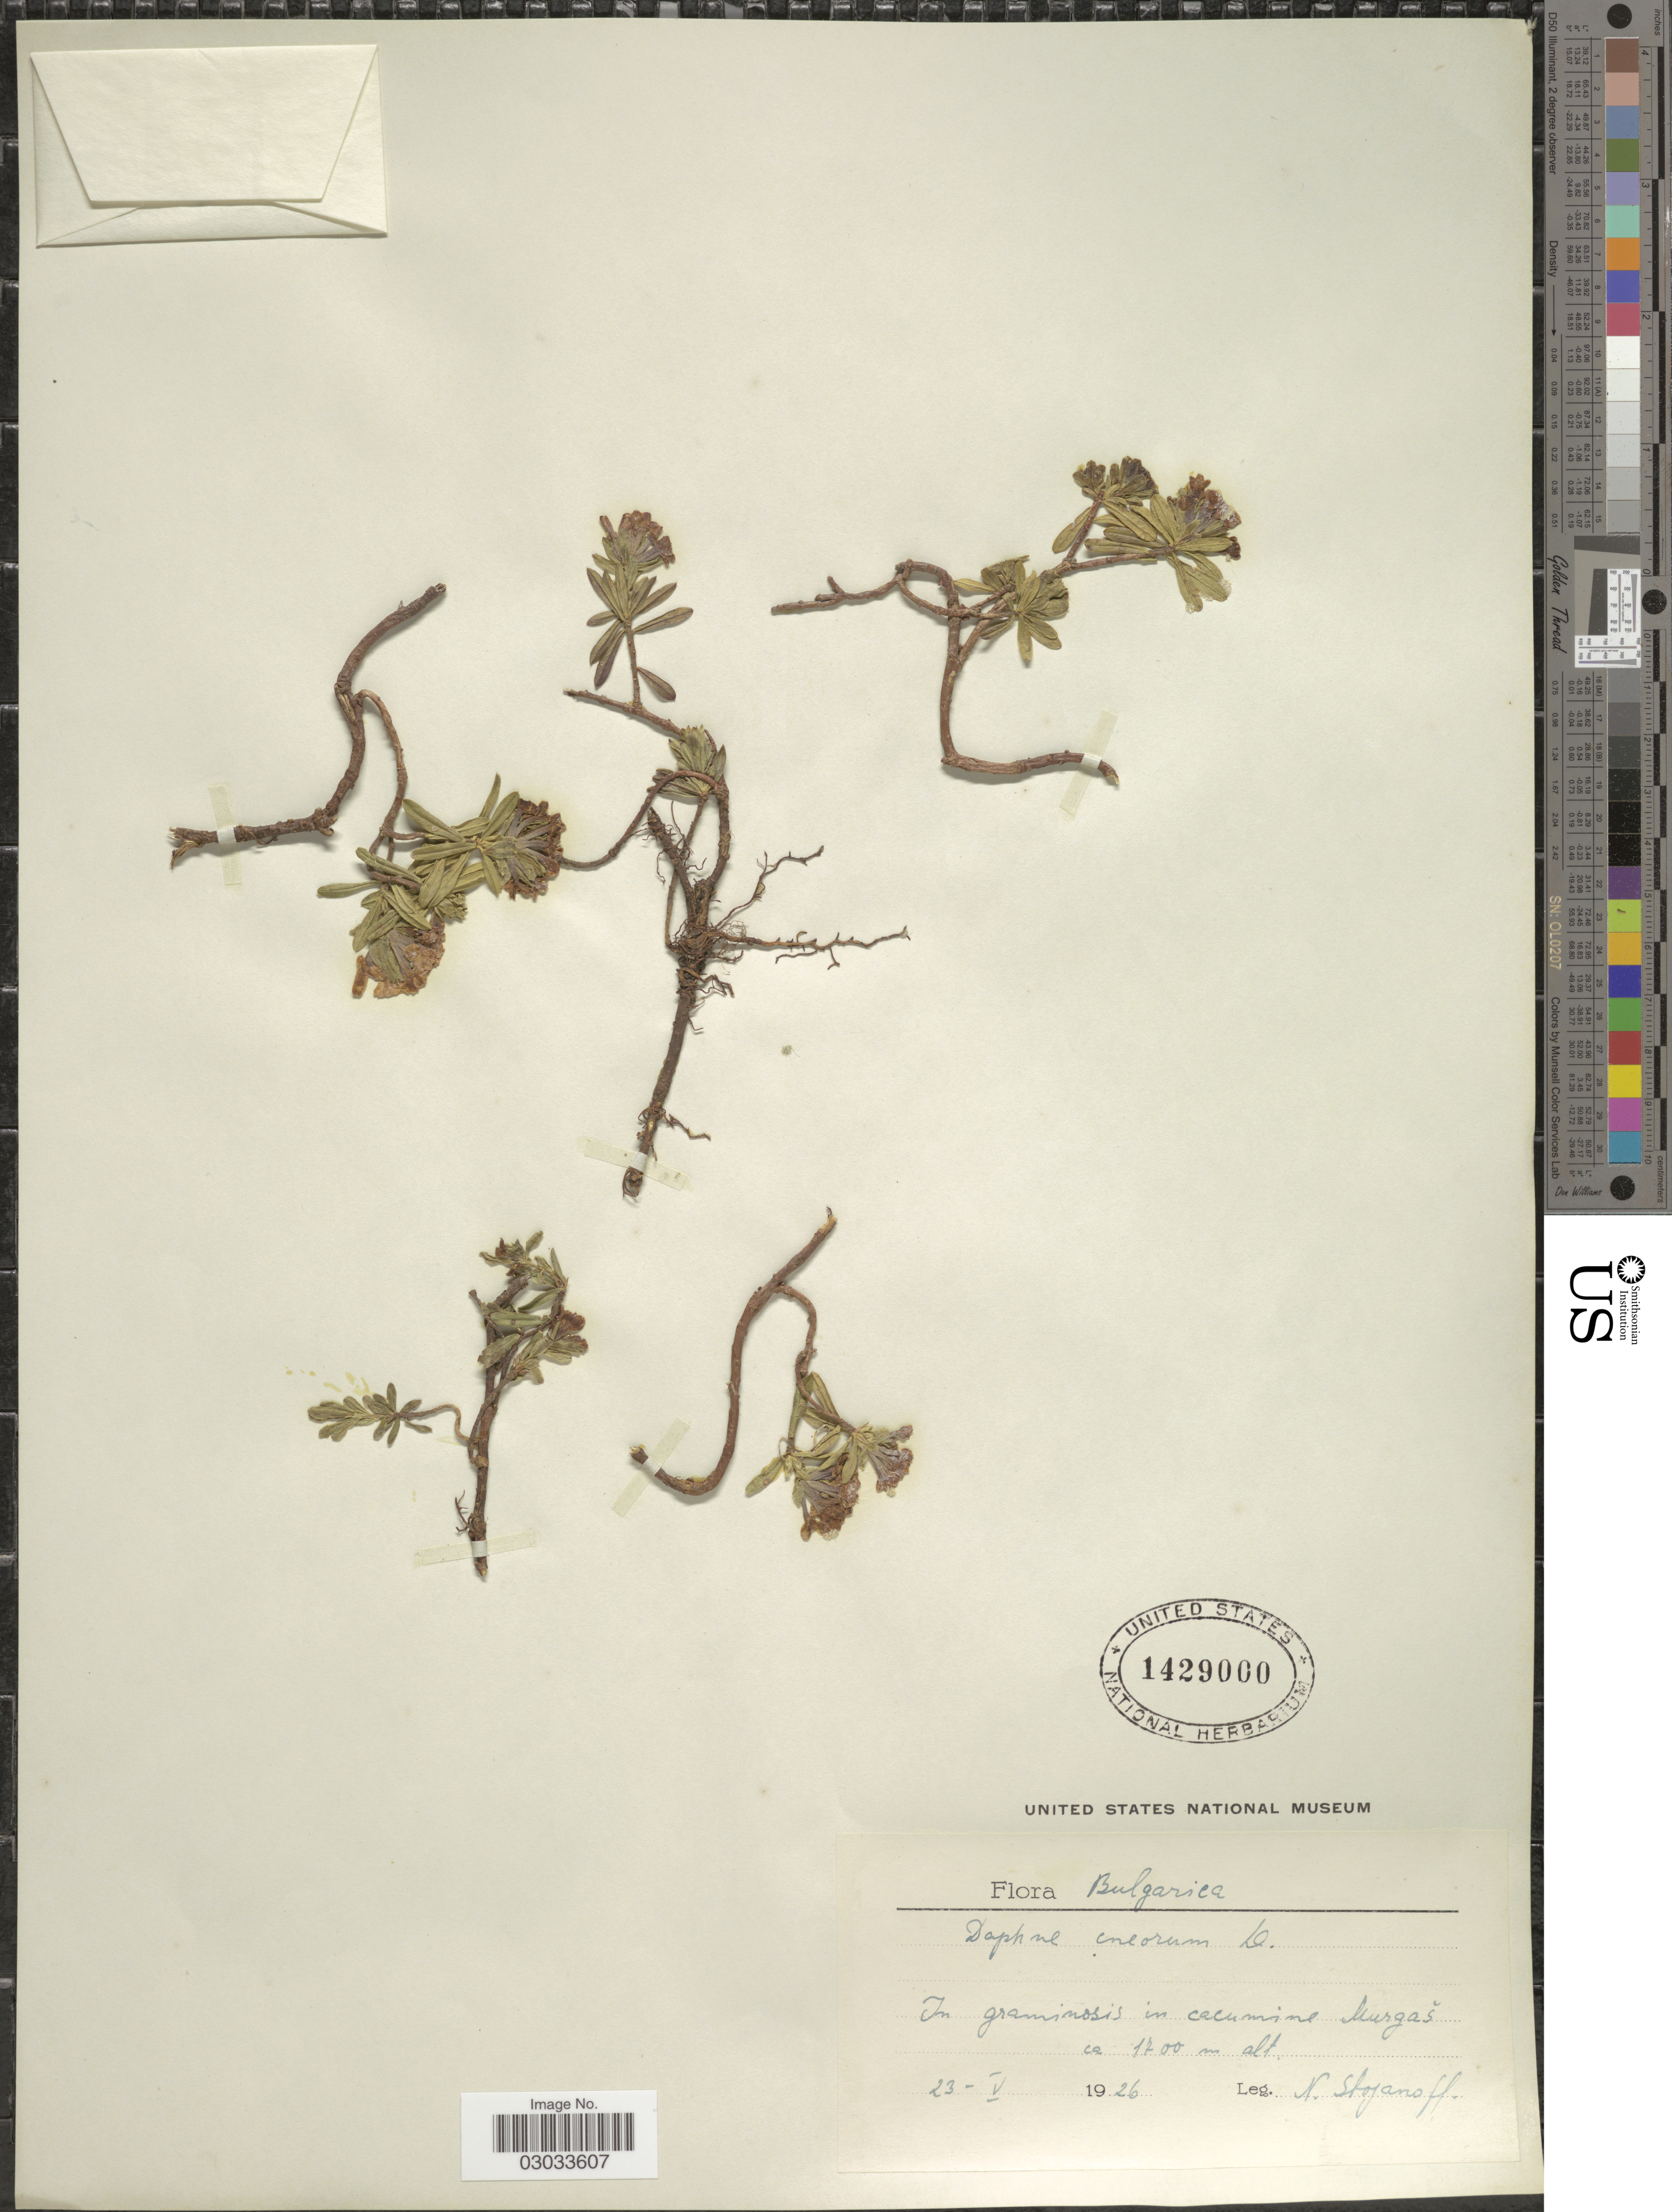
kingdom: Plantae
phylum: Tracheophyta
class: Magnoliopsida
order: Malvales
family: Thymelaeaceae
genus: Daphne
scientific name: Daphne cneorum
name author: L.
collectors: N. Stojanoff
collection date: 1926-05-23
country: Bulgaria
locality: In graminosis in cacumine Murgas [interpreted].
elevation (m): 1700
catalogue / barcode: US 1429000